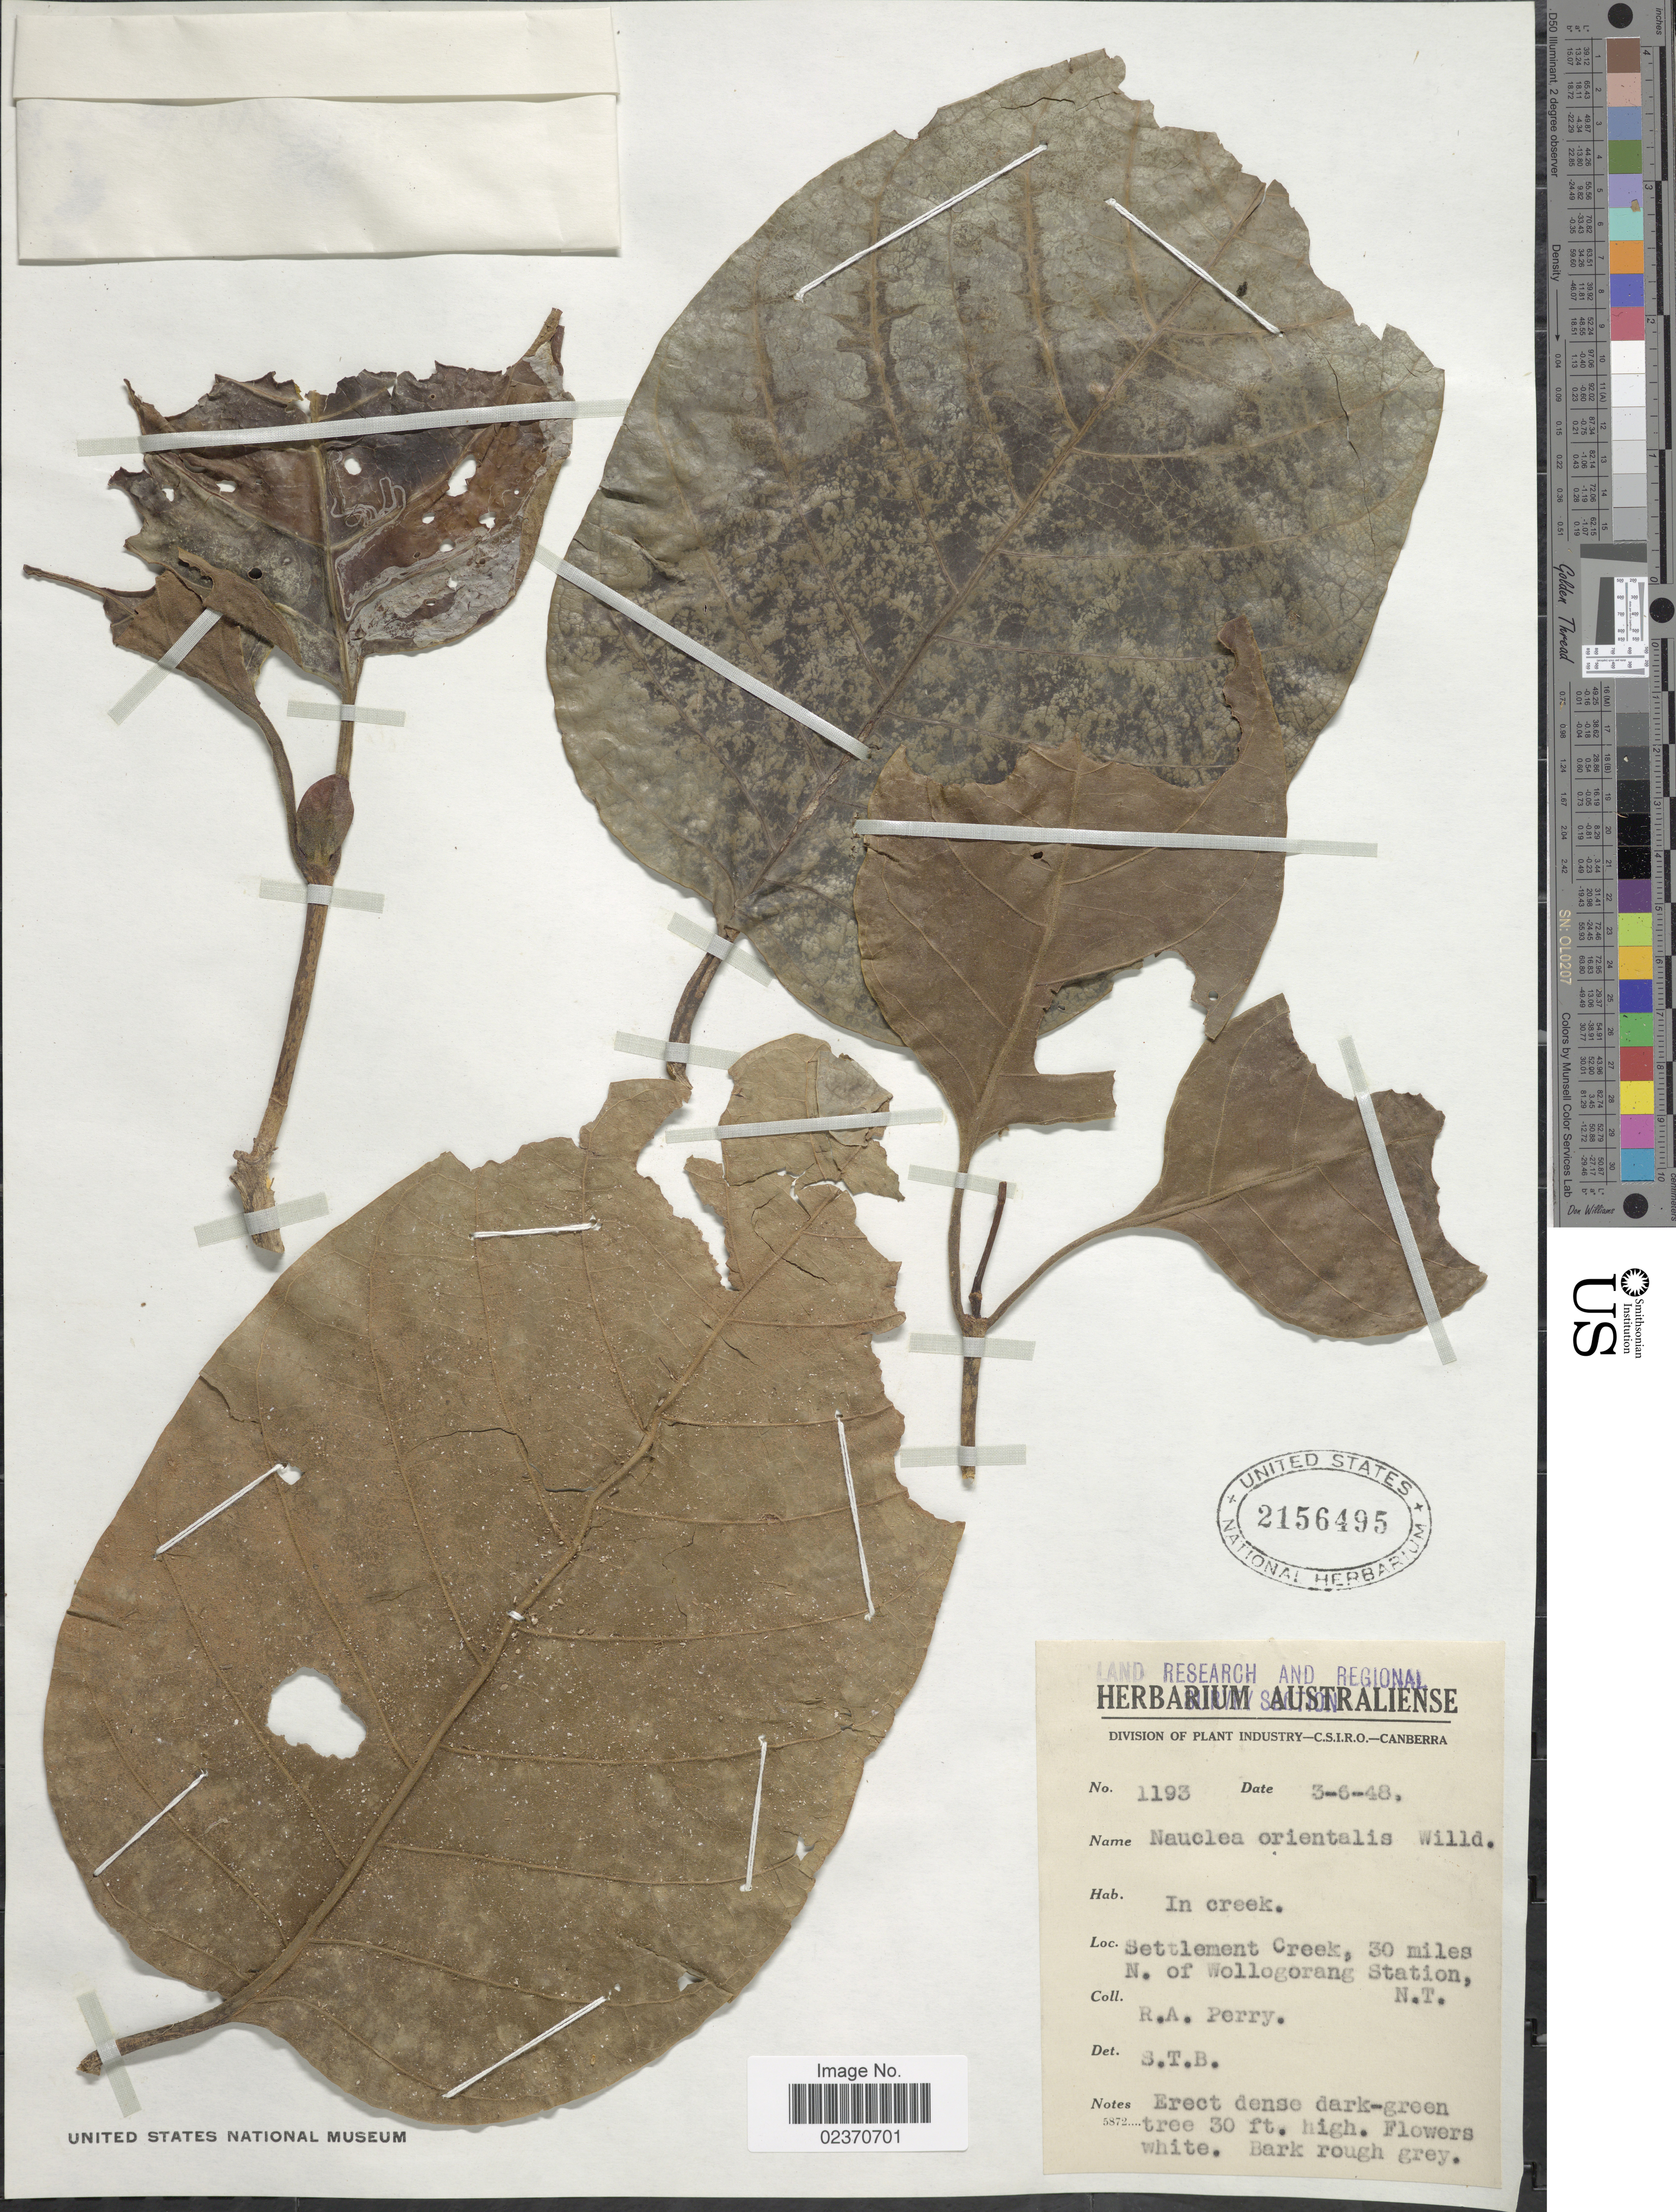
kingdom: Plantae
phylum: Tracheophyta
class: Magnoliopsida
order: Gentianales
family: Rubiaceae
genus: Nauclea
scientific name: Nauclea orientalis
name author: (L.) L.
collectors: Perry, R. A.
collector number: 1193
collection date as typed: Transcribed d/m/y: 3/6/48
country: Australia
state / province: Northern Territory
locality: Settlement Creek, 30 miles N. of Wollogorang Station, N.T.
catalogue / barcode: US 2156495